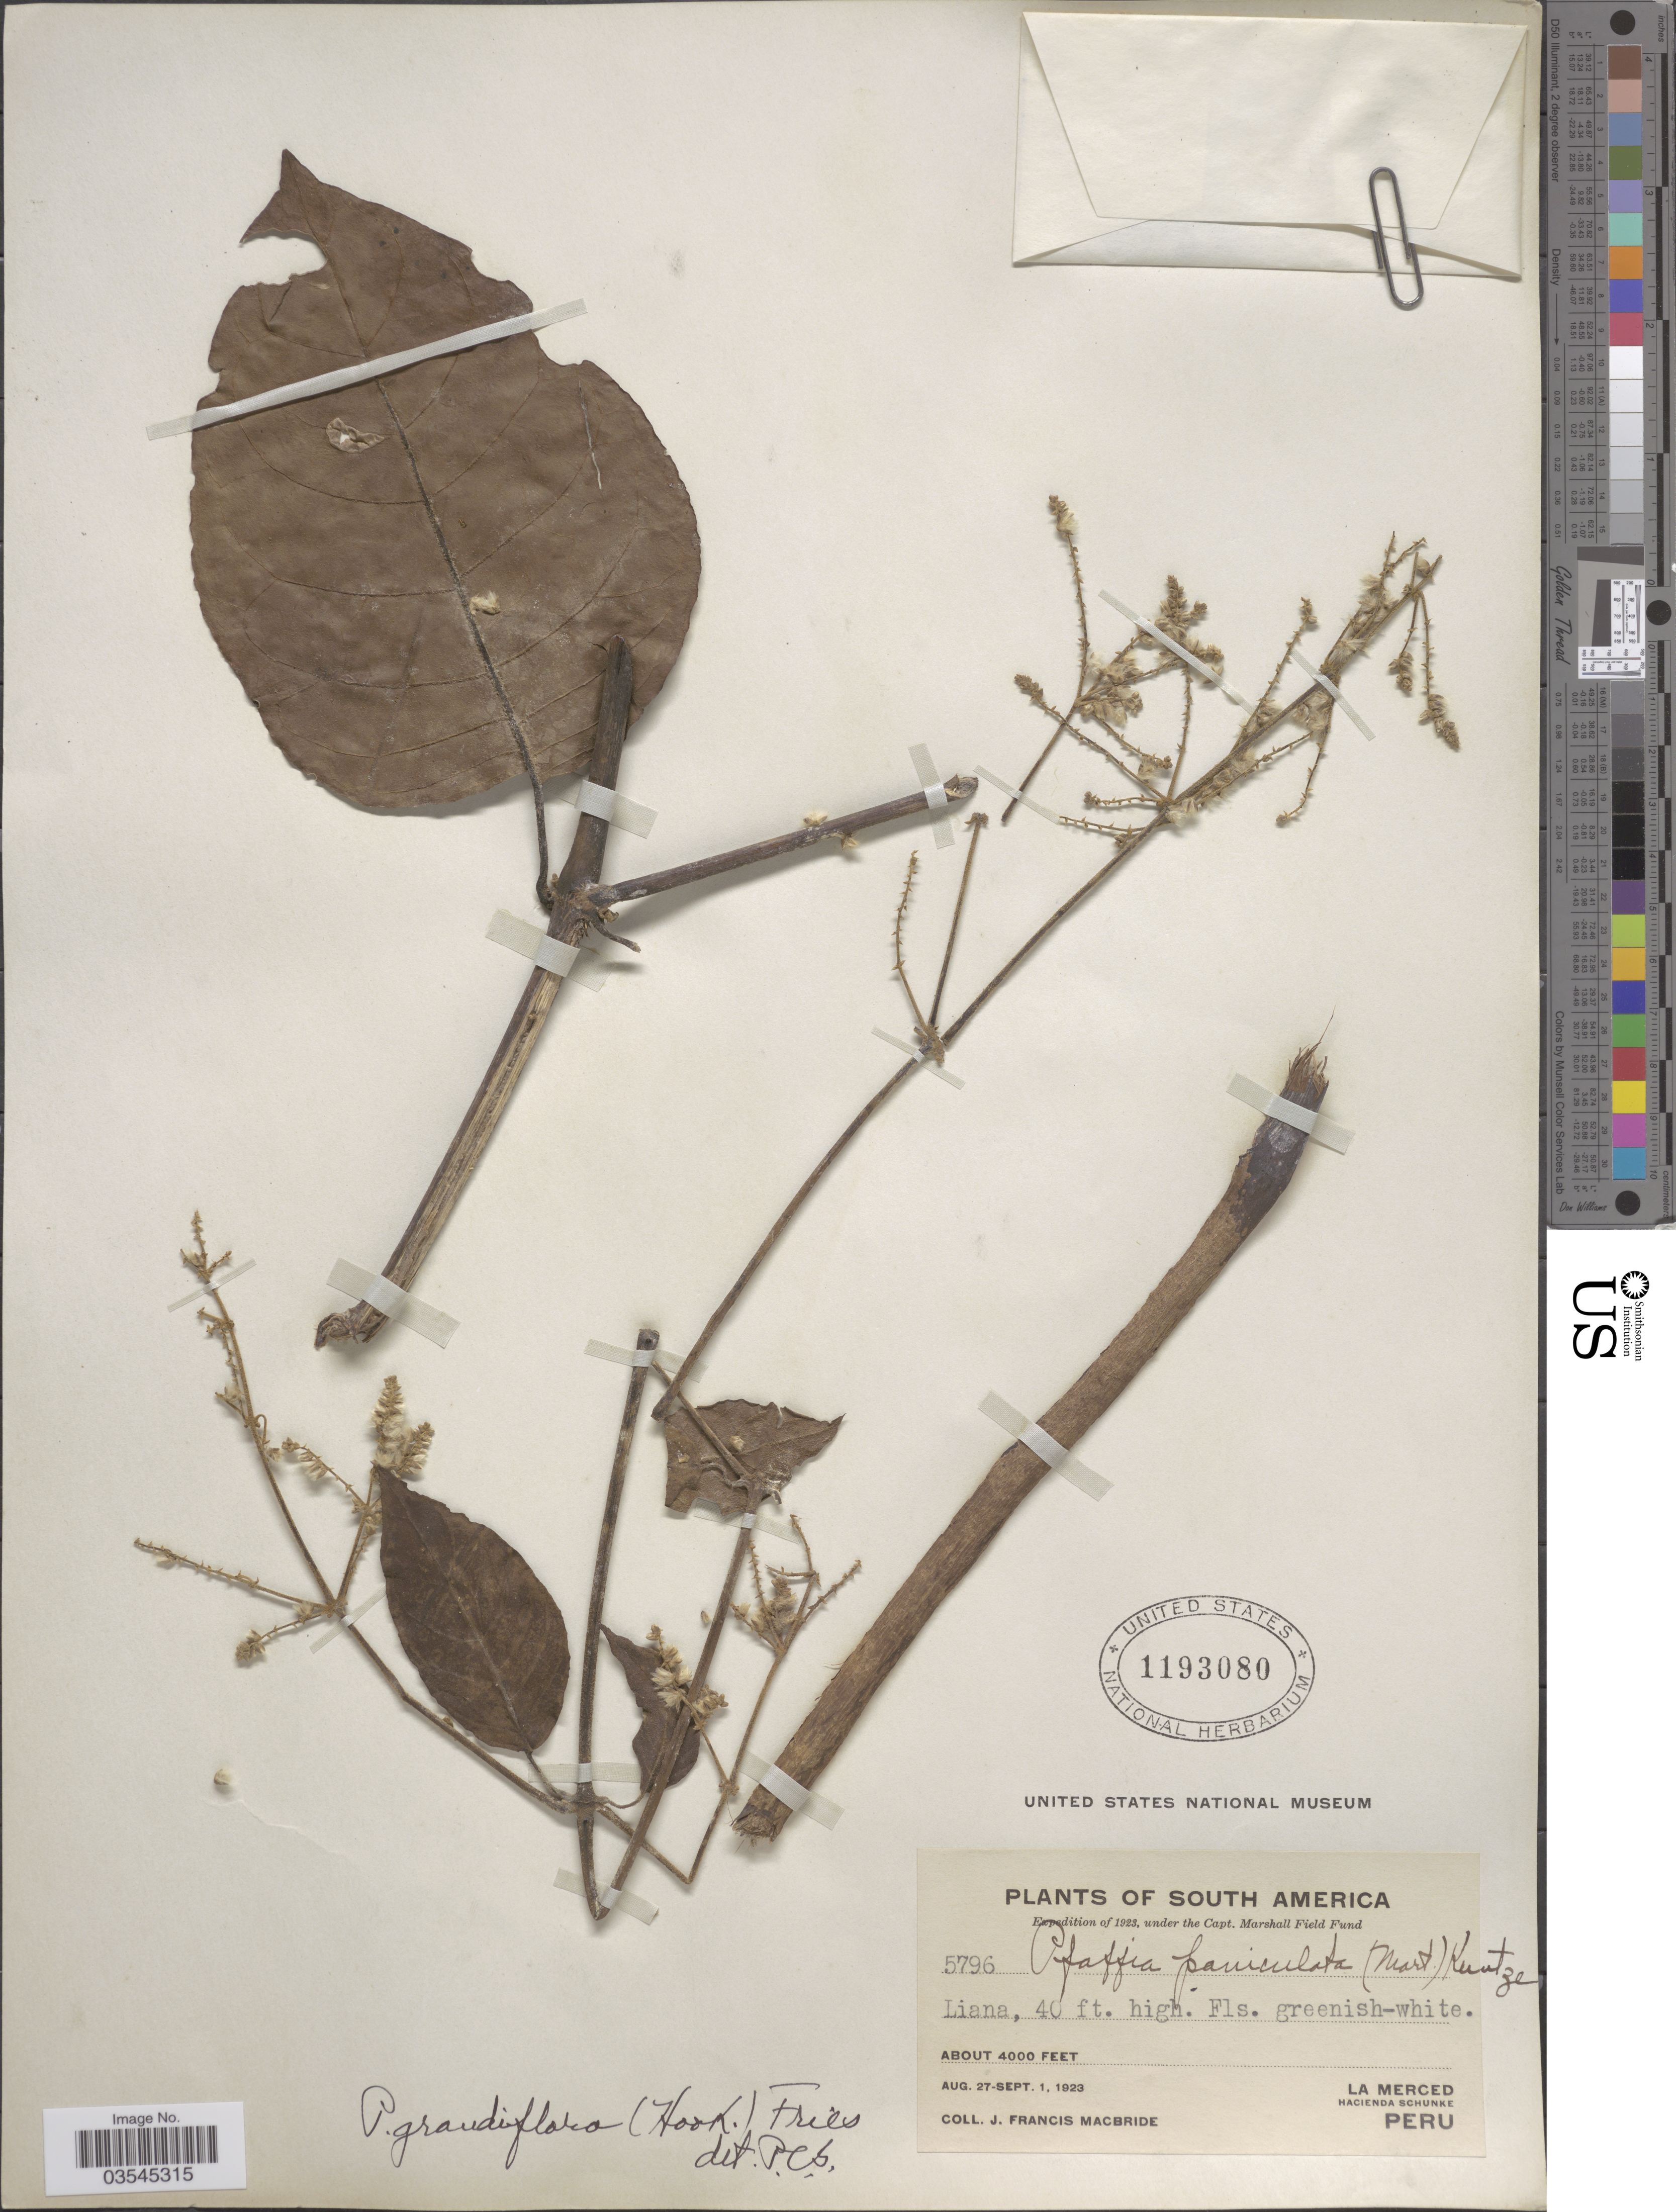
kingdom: Plantae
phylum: Tracheophyta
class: Magnoliopsida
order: Caryophyllales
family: Amaranthaceae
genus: Pfaffia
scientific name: Pfaffia grandiflora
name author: (Hook.) R.E. Fr.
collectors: J. F. Macbride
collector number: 5796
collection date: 1923-08-27/1923-09-01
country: Peru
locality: La Merced. Hacienda Schunke.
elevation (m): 1219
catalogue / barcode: US 1193080